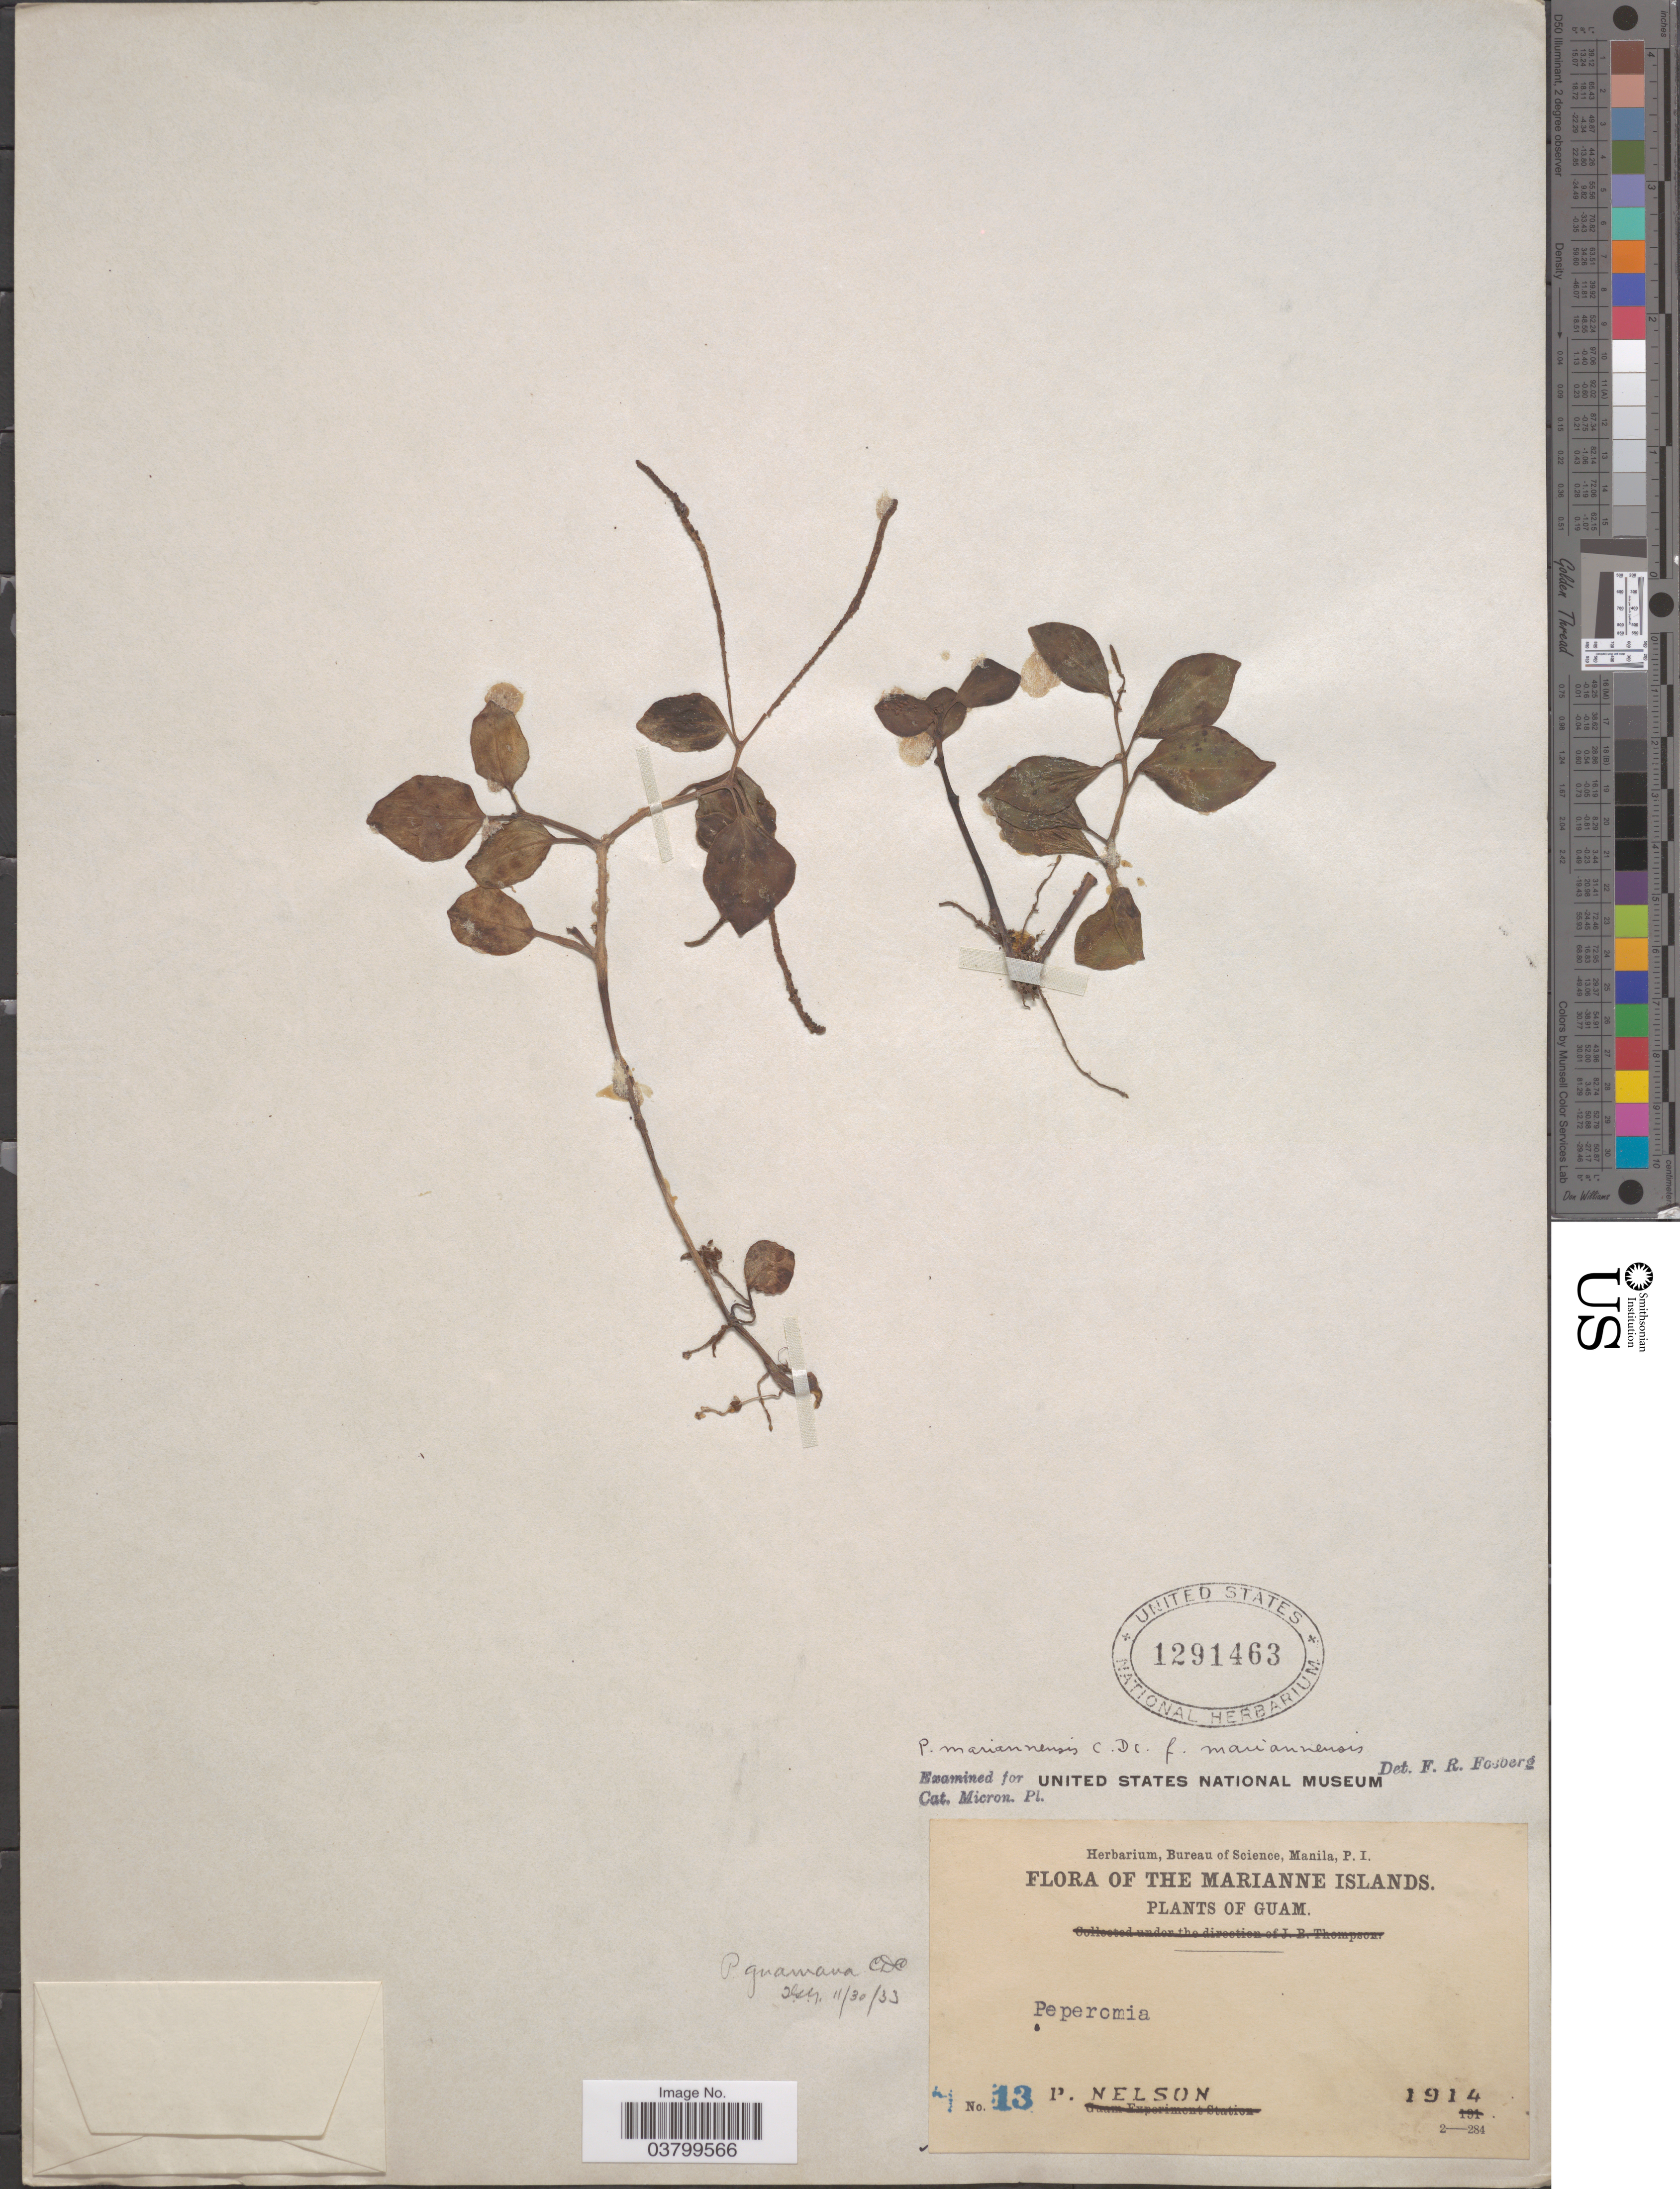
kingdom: Plantae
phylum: Tracheophyta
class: Magnoliopsida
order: Piperales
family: Piperaceae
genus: Peperomia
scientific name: Peperomia mariannensis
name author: C. DC.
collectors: P. Nelson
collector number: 13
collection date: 1914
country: Guam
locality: The Marianne Islands.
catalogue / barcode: US 1291463